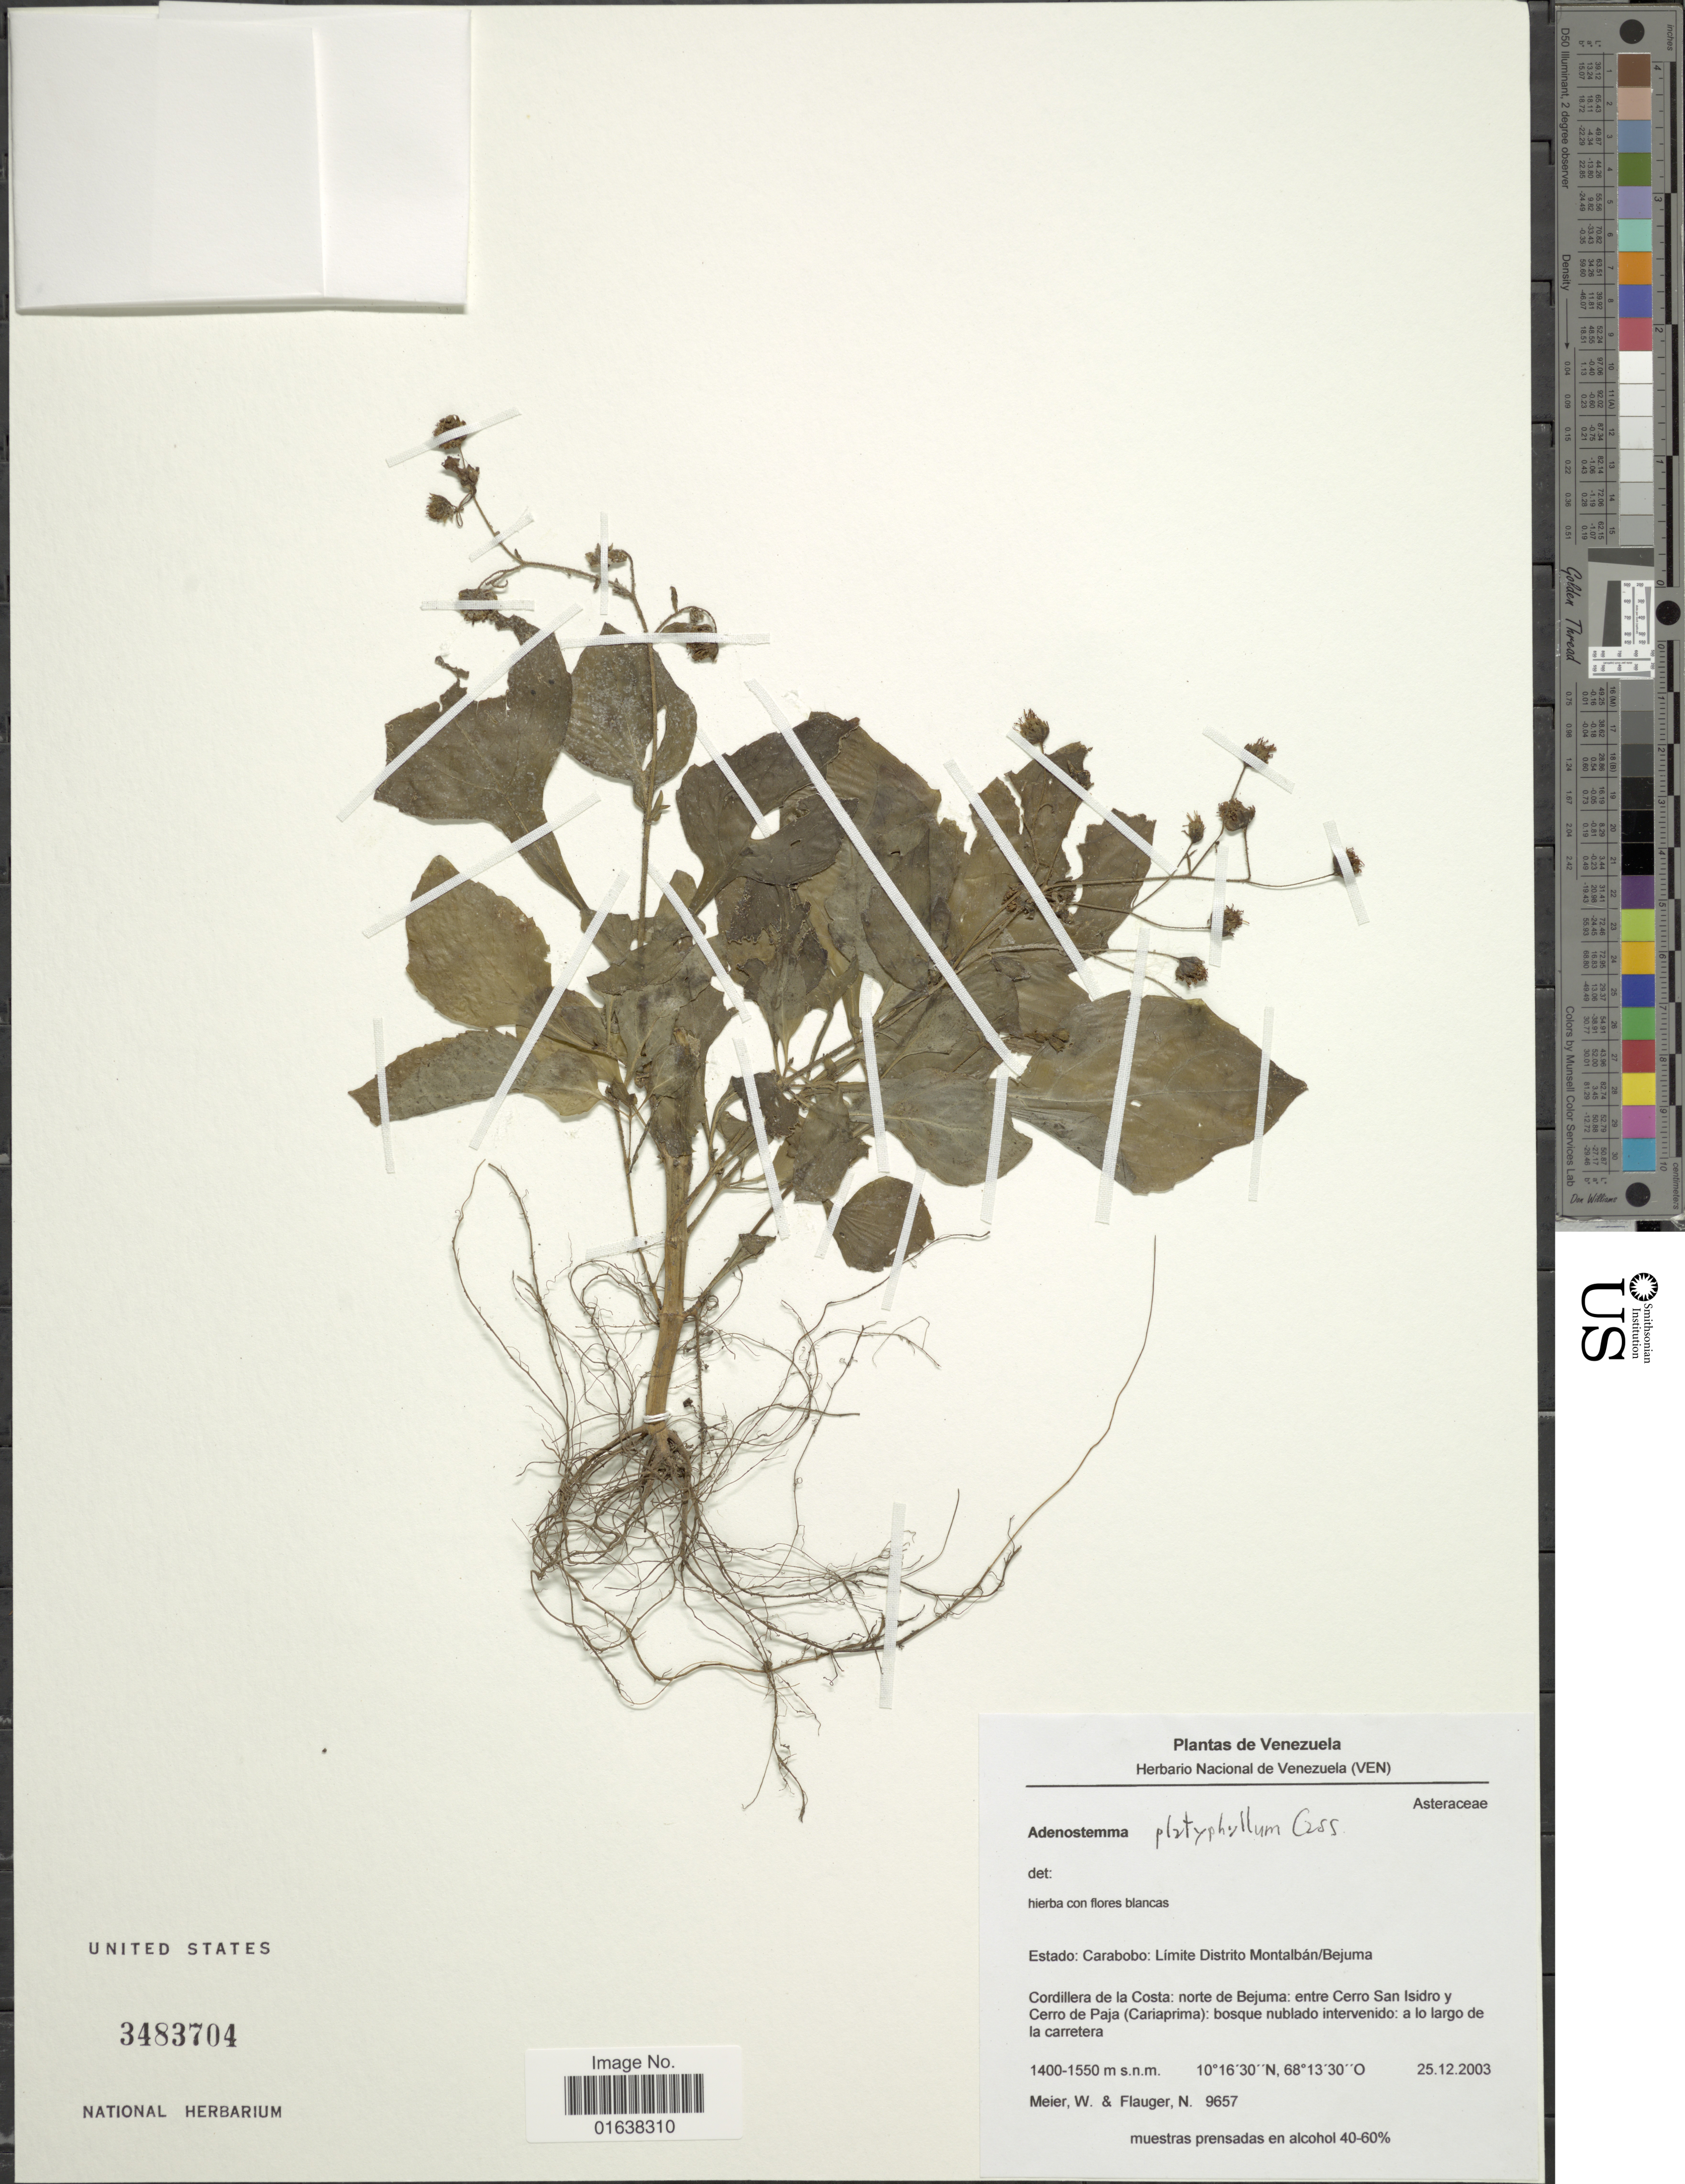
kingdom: Plantae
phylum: Tracheophyta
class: Magnoliopsida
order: Asterales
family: Asteraceae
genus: Adenostemma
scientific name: Adenostemma platyphyllum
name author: Cass.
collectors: W. Meier & N. Flauger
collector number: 9657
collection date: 2003-12-25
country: Venezuela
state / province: Carabobo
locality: Venezuela. Estado: Carabobo: Limite Distrito Montalban/Bejuma. Cordillera de la Costa: norte de Bejuma: entre Cerro San isidro y Cerro de Paja (Cariaprima): bosque nublado intervenido: a lo largo de carretera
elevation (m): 1400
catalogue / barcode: US 3483704